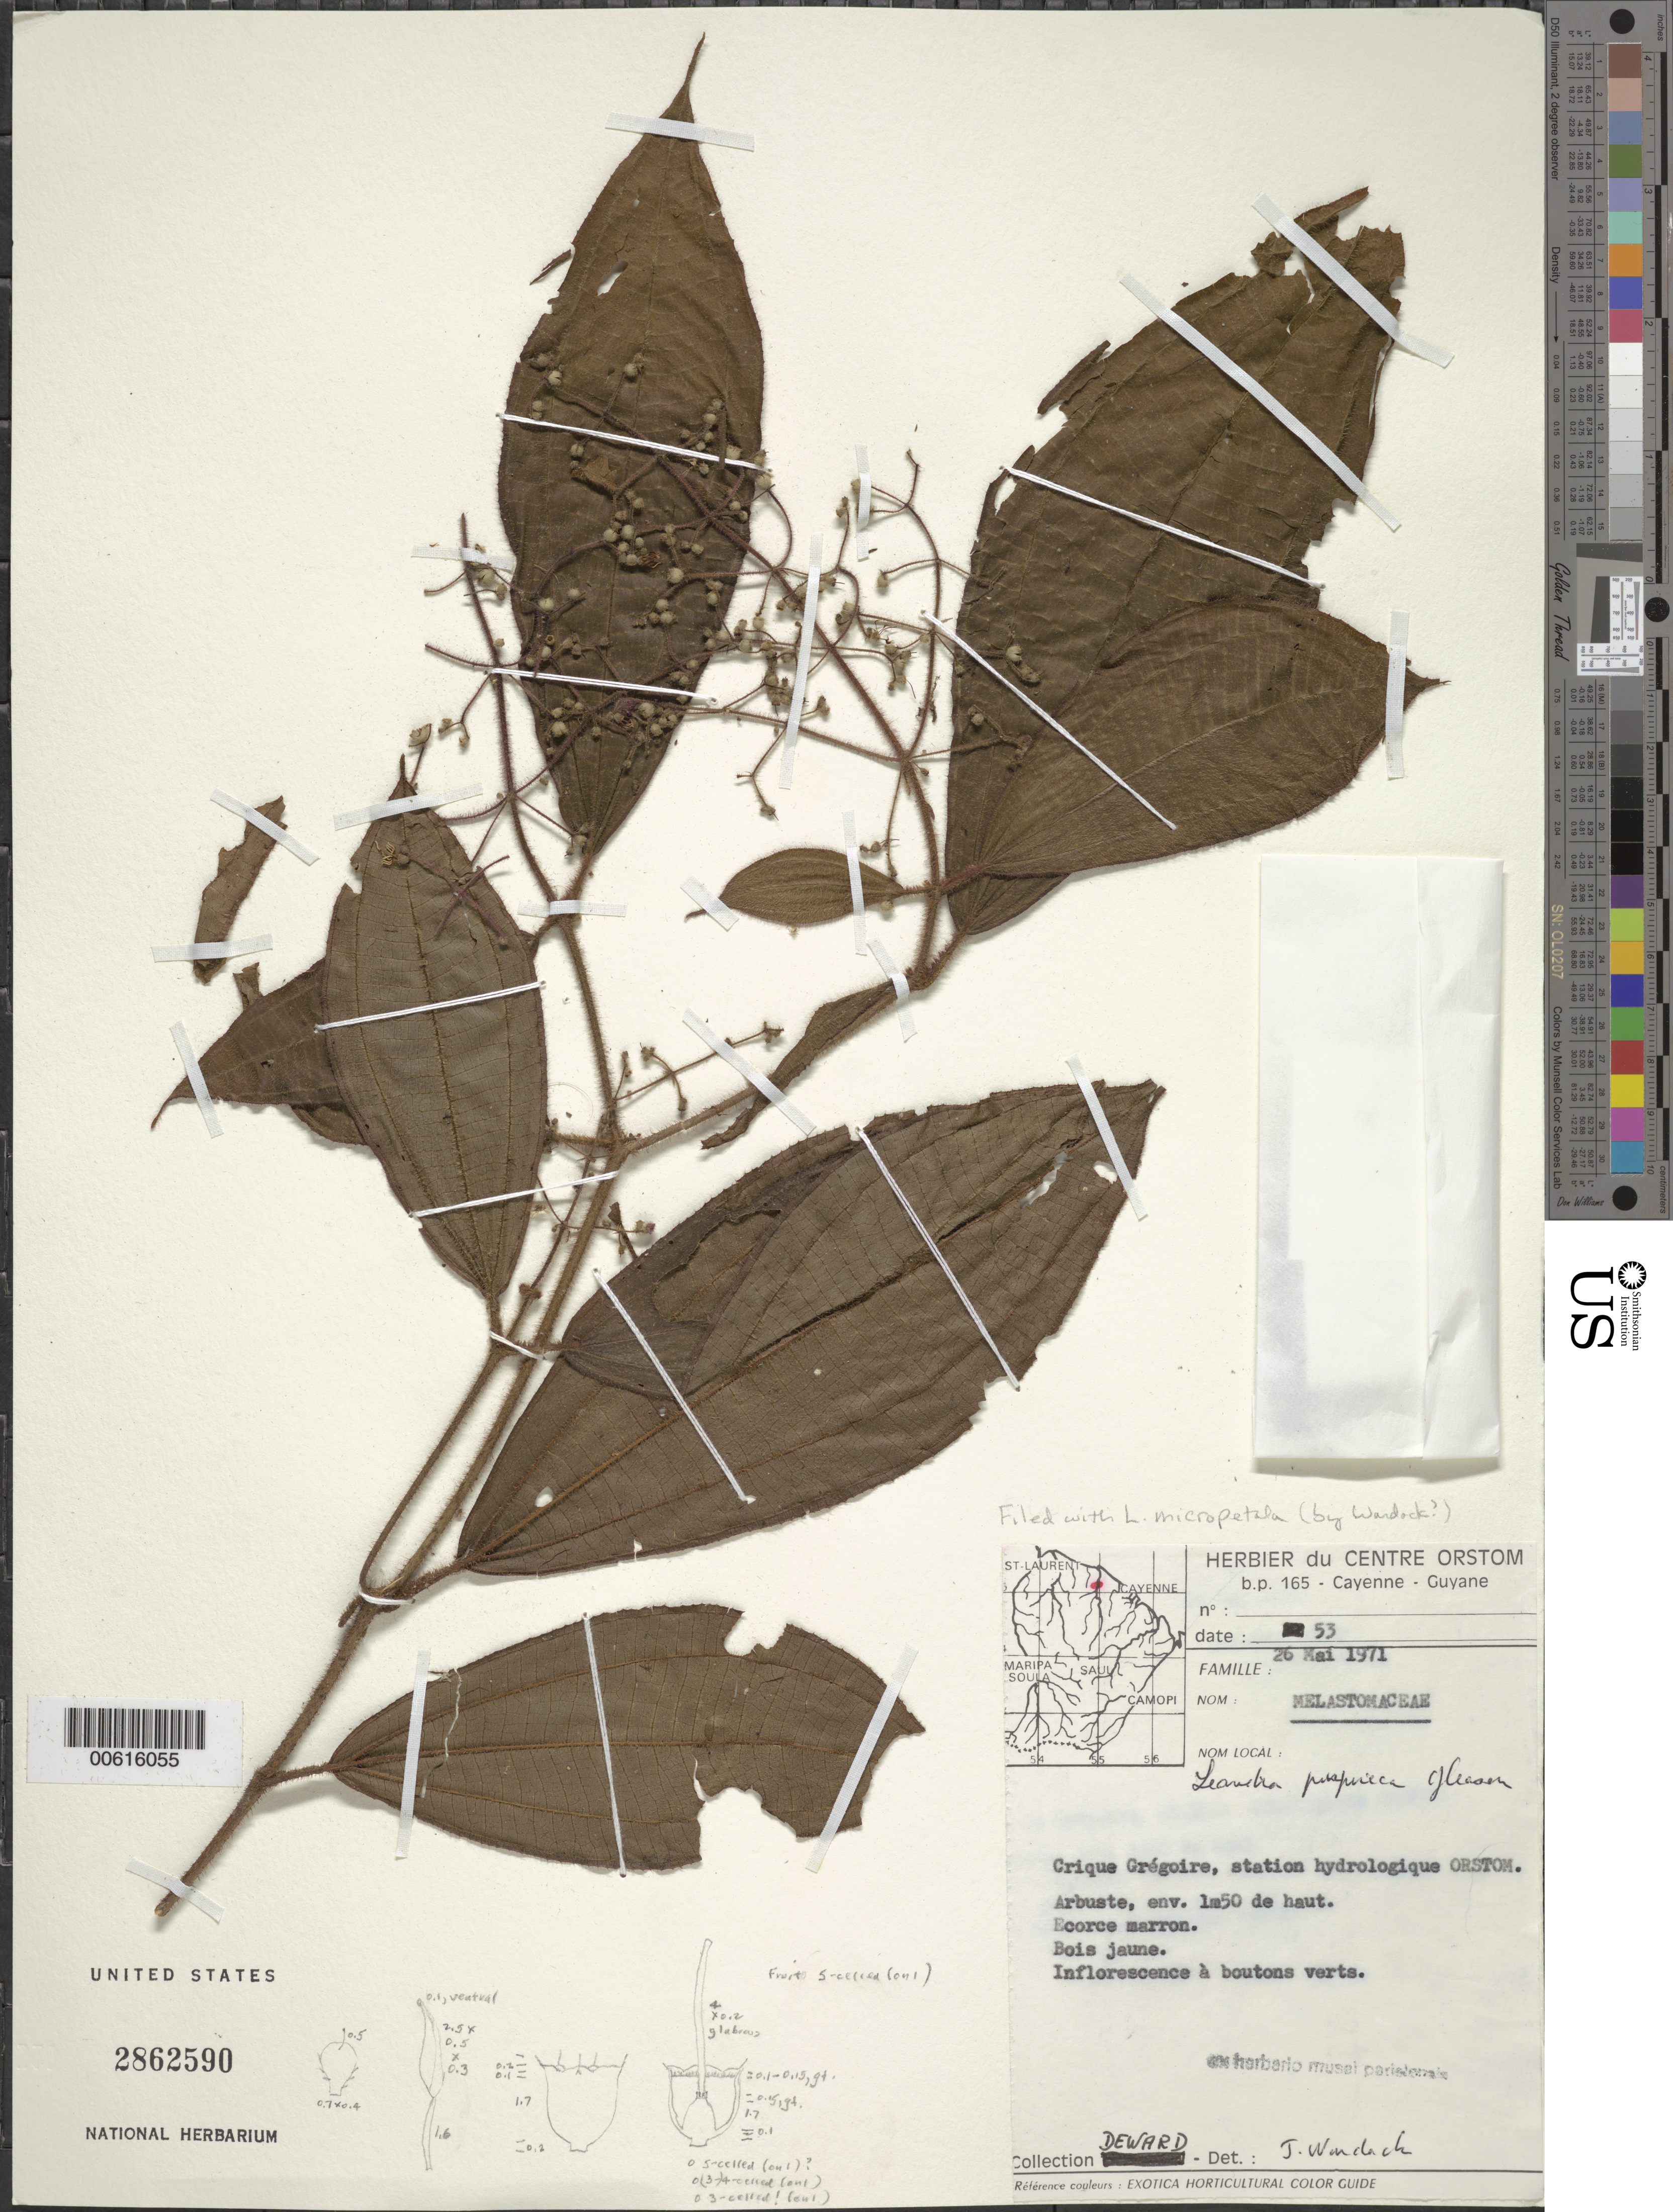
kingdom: Plantae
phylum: Tracheophyta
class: Magnoliopsida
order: Myrtales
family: Melastomataceae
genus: Leandra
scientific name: Leandra purpurea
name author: Gleason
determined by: Wurdack, John J., (US), US (UNITED STATES)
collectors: G. Deward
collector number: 53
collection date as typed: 26-May-71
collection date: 1971-05-26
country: French Guiana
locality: Crique Grégoire, station hydrologique ORSTOM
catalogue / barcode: US 2862590